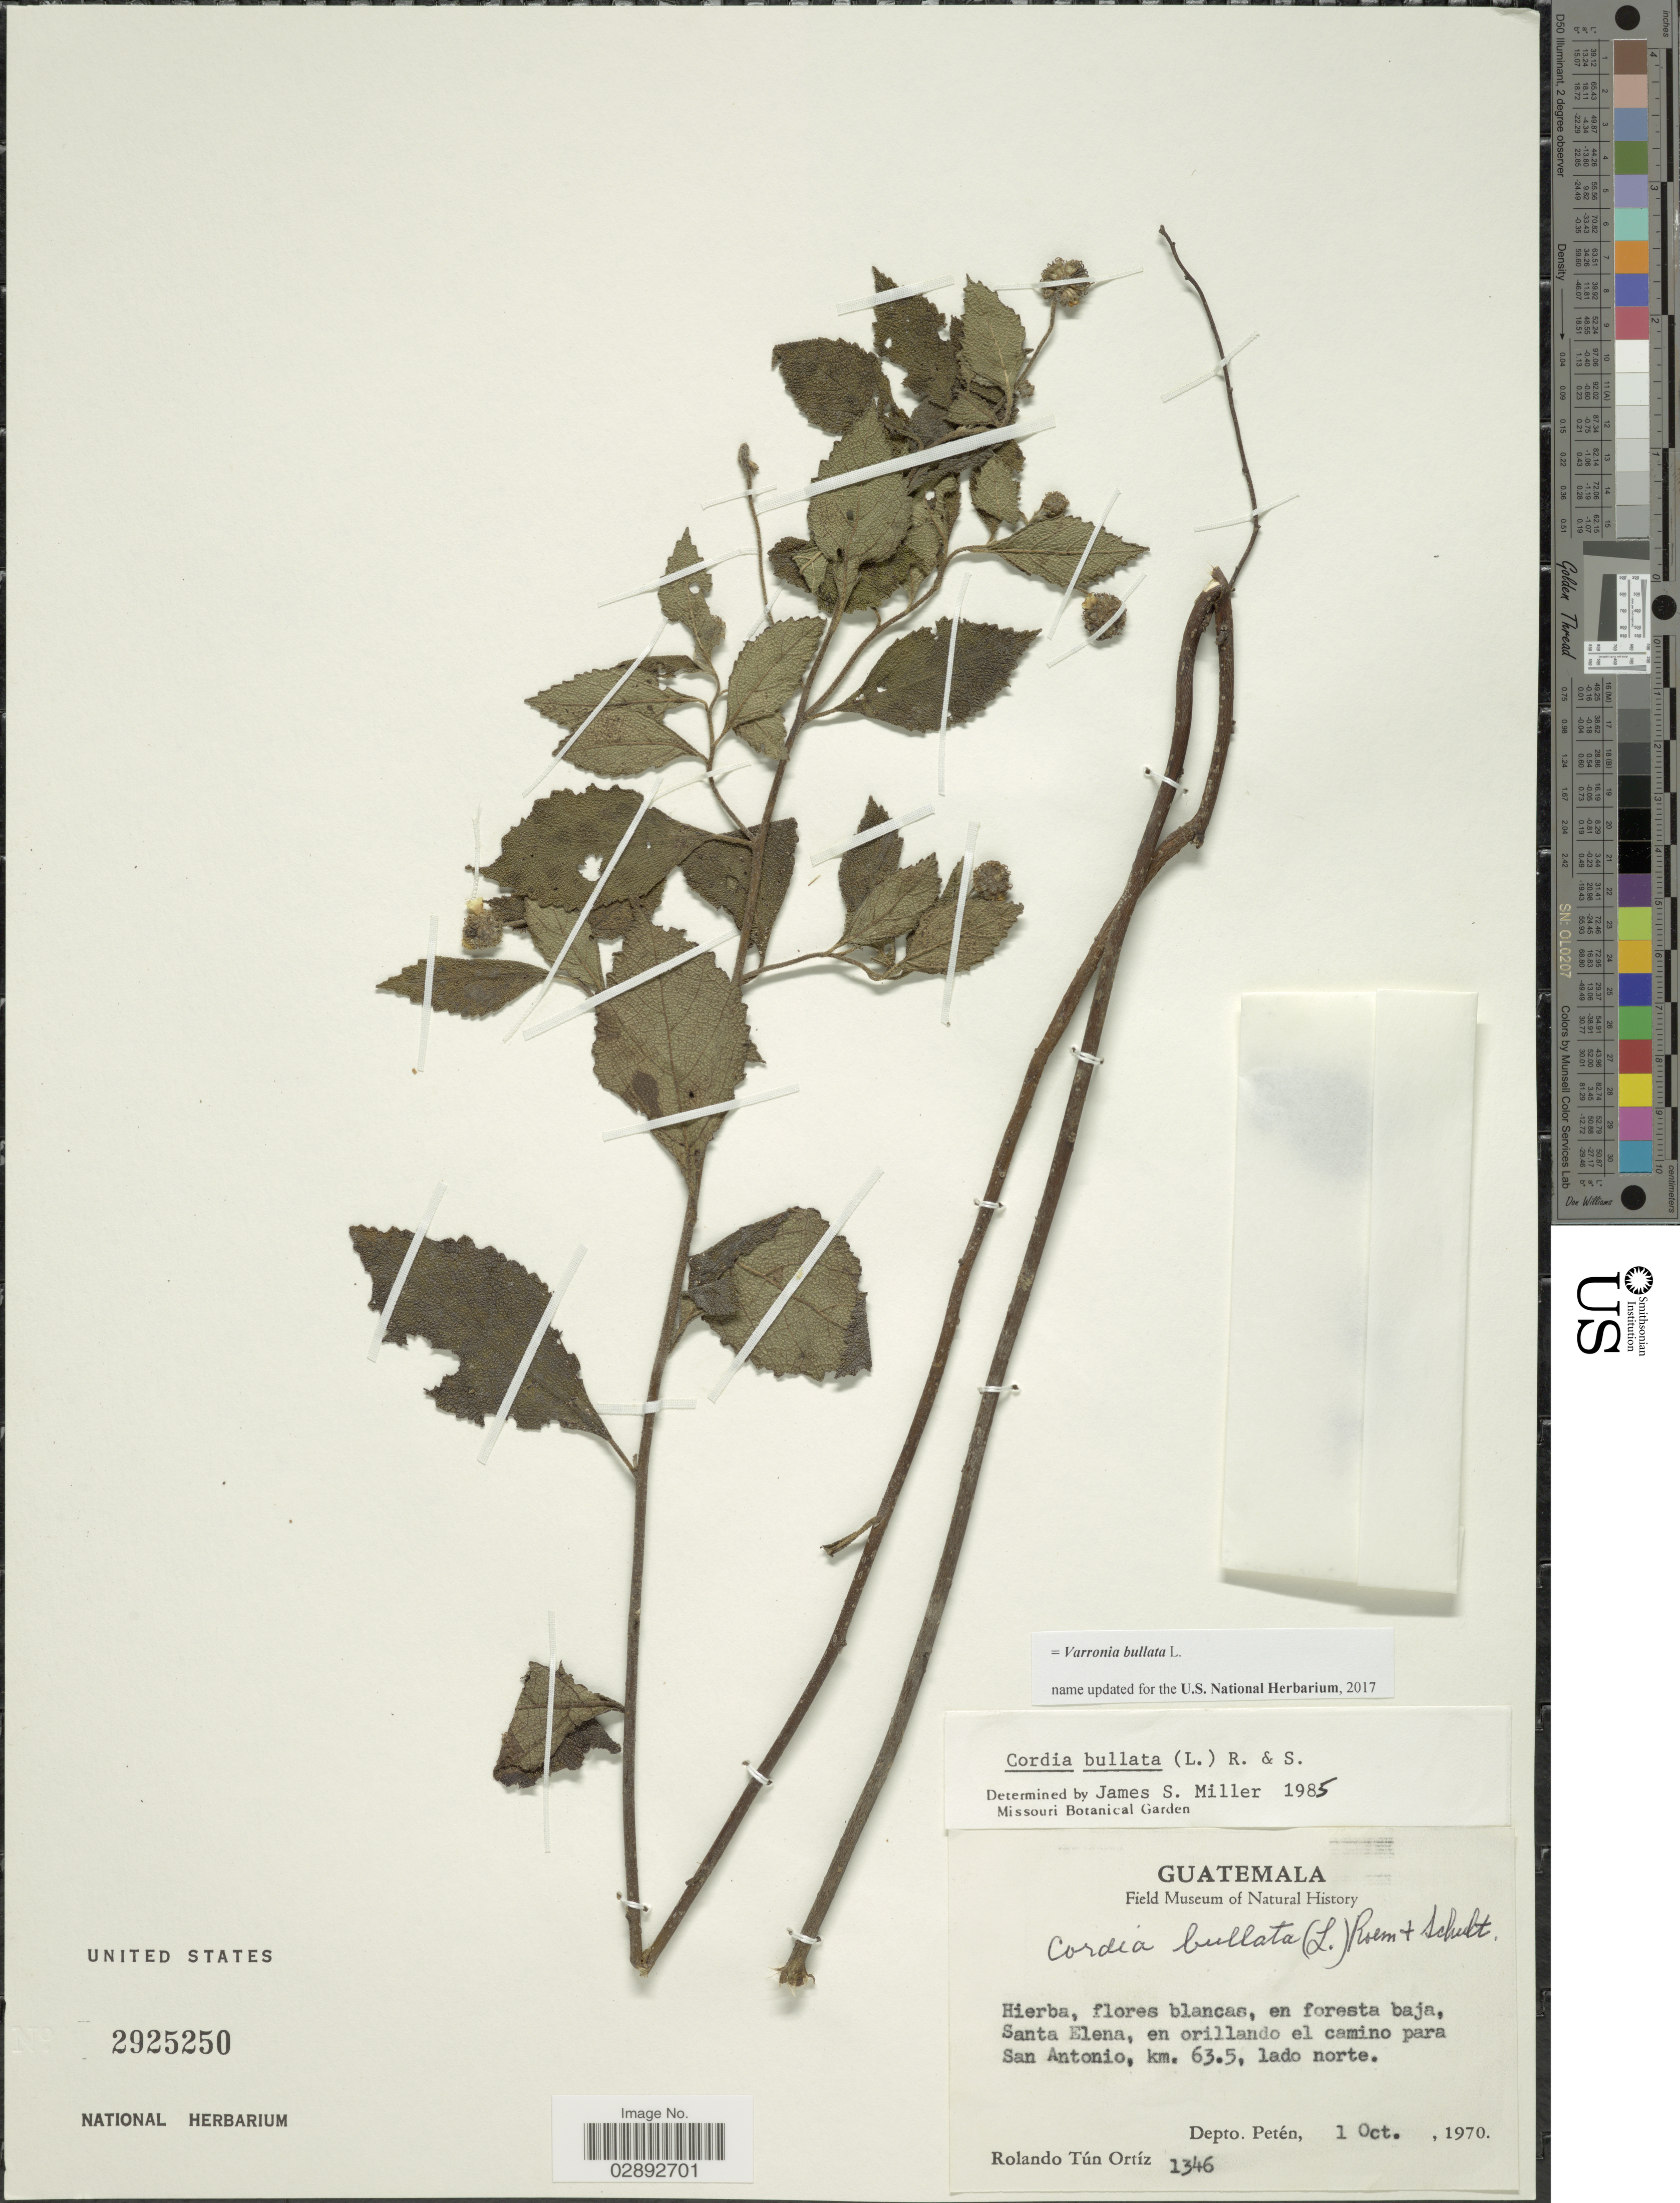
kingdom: Plantae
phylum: Tracheophyta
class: Magnoliopsida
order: Boraginales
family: Cordiaceae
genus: Varronia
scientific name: Varronia bullata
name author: L.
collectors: R. T. Ortíz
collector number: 1346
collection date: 1970-10-01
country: Guatemala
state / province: El Petén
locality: Santa Elena, en orillando el camino para San Antonio, km. 63.5, lado norte. Depto. Petén.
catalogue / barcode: US 2925250